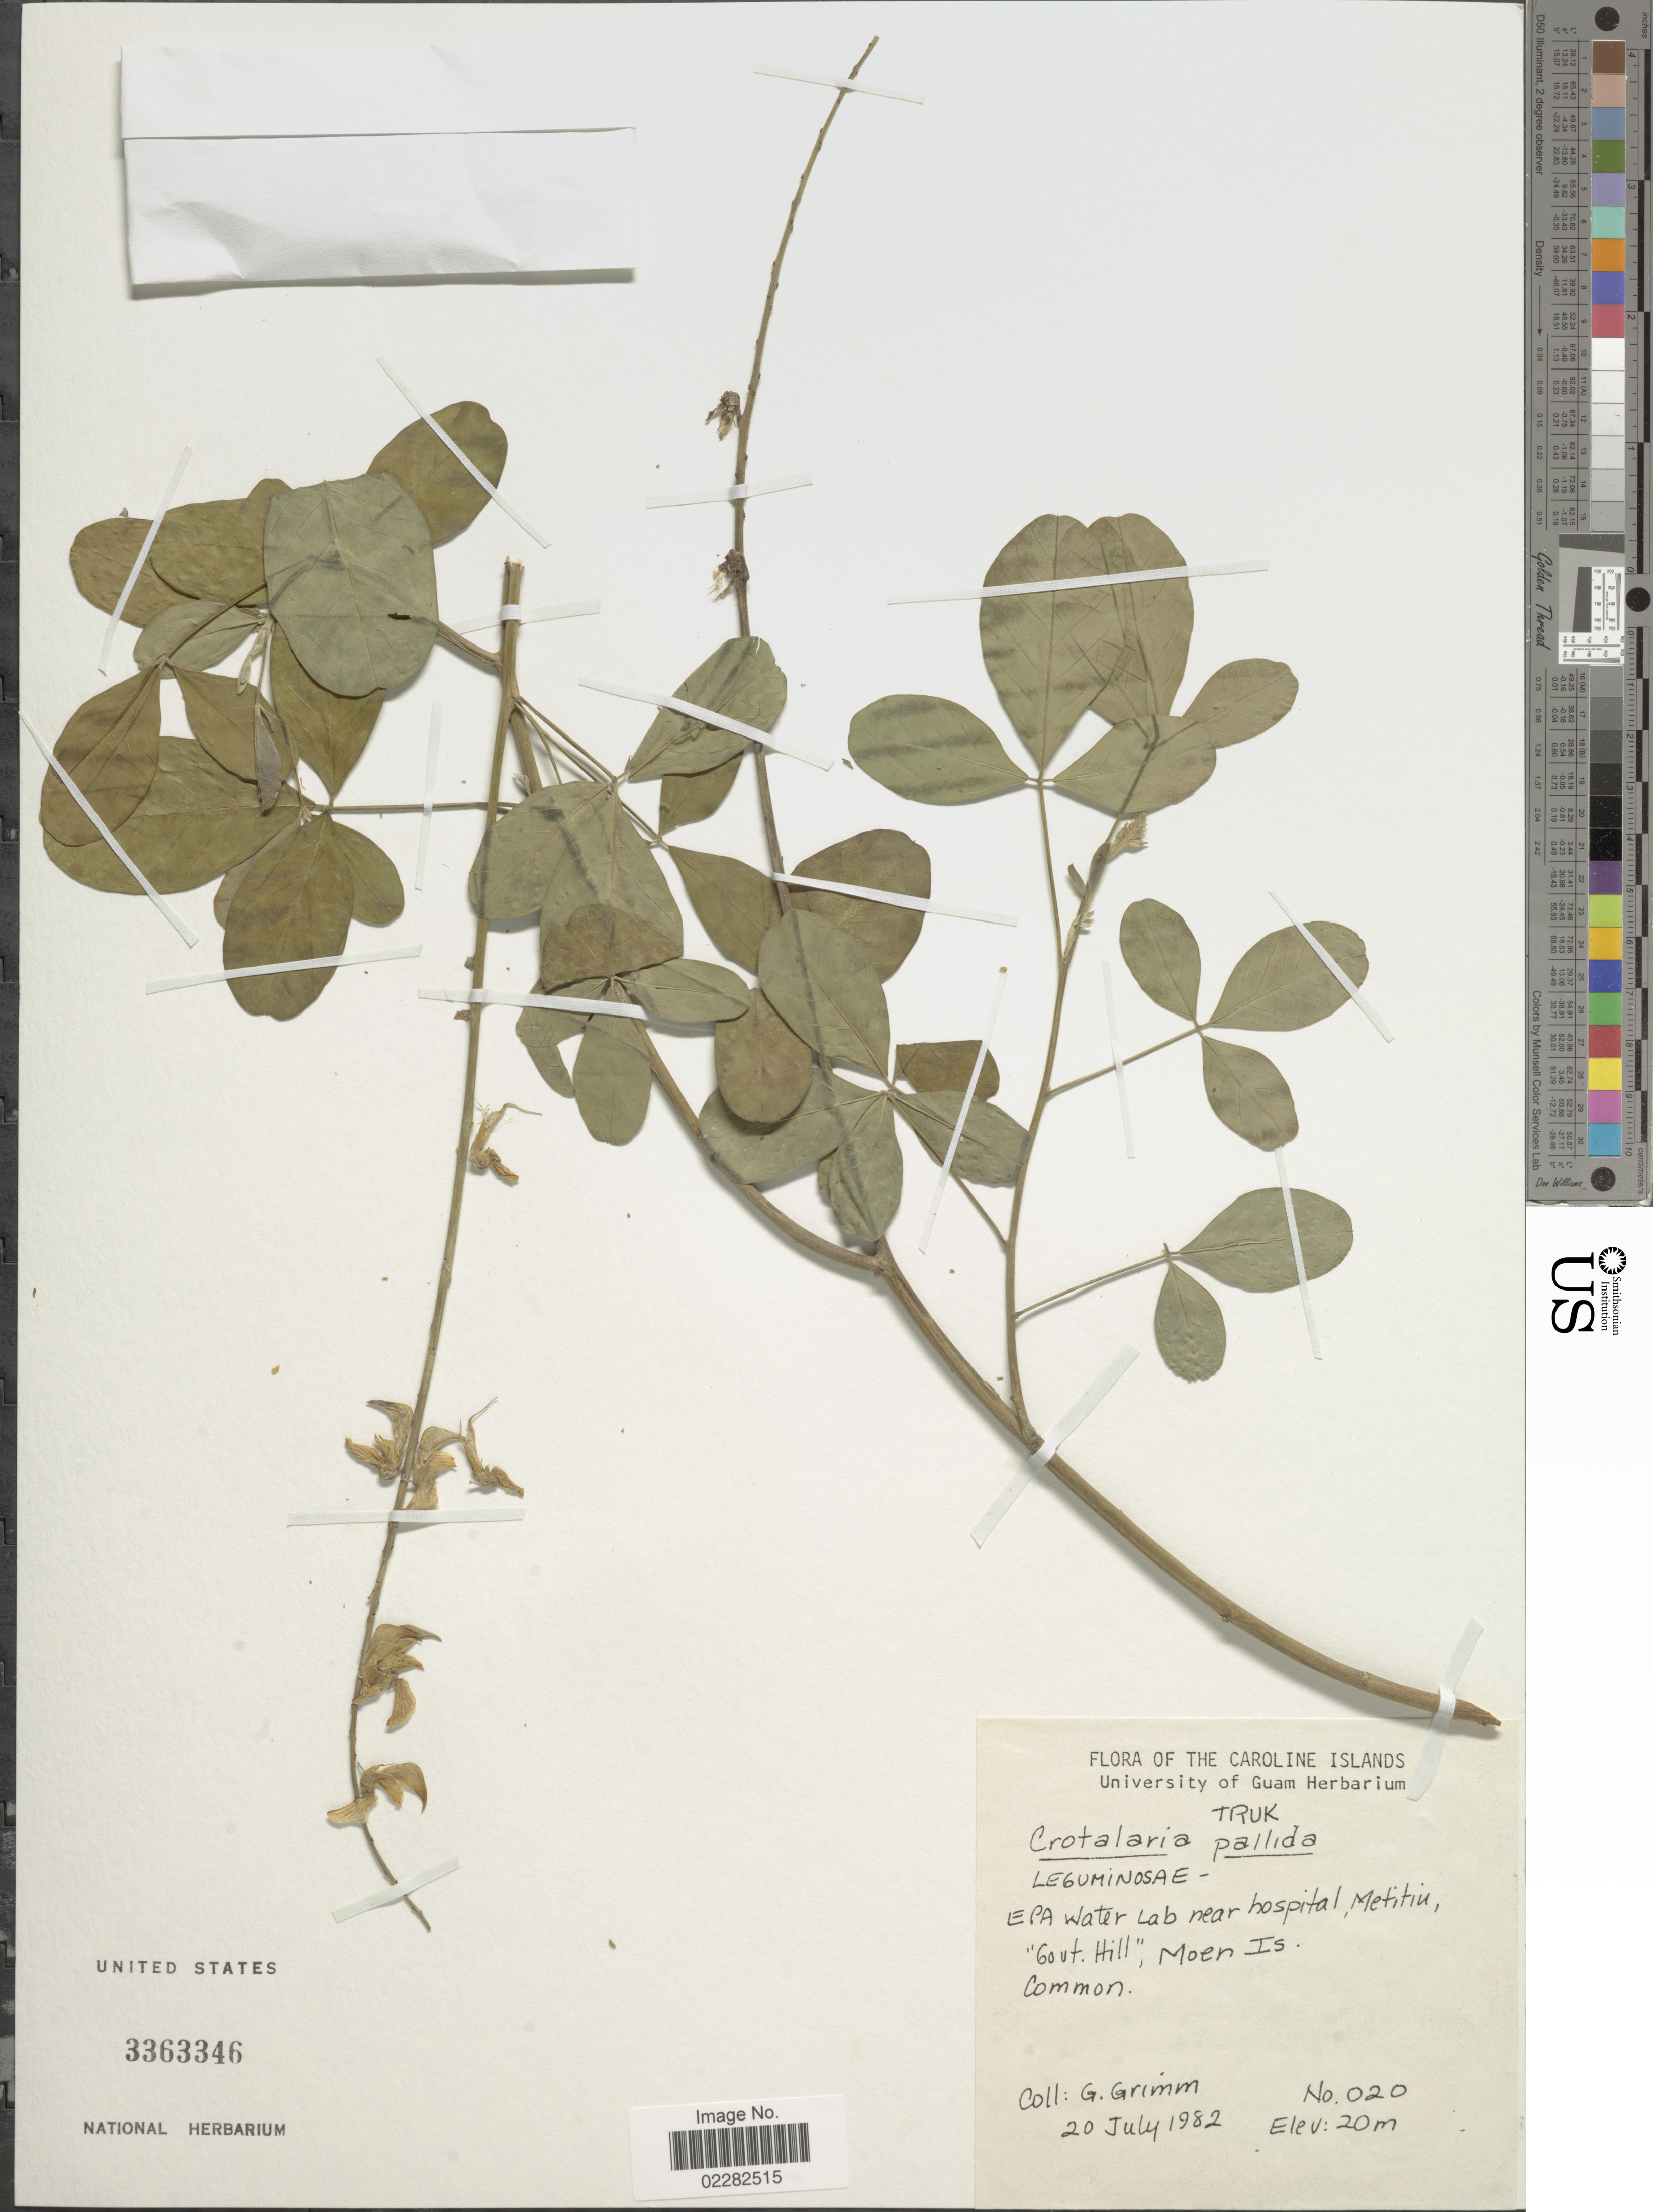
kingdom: Plantae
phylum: Tracheophyta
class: Magnoliopsida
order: Fabales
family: Fabaceae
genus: Crotalaria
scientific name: Crotalaria pallida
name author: Aiton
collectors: G. Grimm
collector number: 020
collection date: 1982-07-20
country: Micronesia, Federated States of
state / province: Truk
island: Moen [Wono]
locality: Caroline Islands, EPA Water Lab near hospital, Metitiu, "Gout Hill", Moen Is.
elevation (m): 20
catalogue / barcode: US 3363346